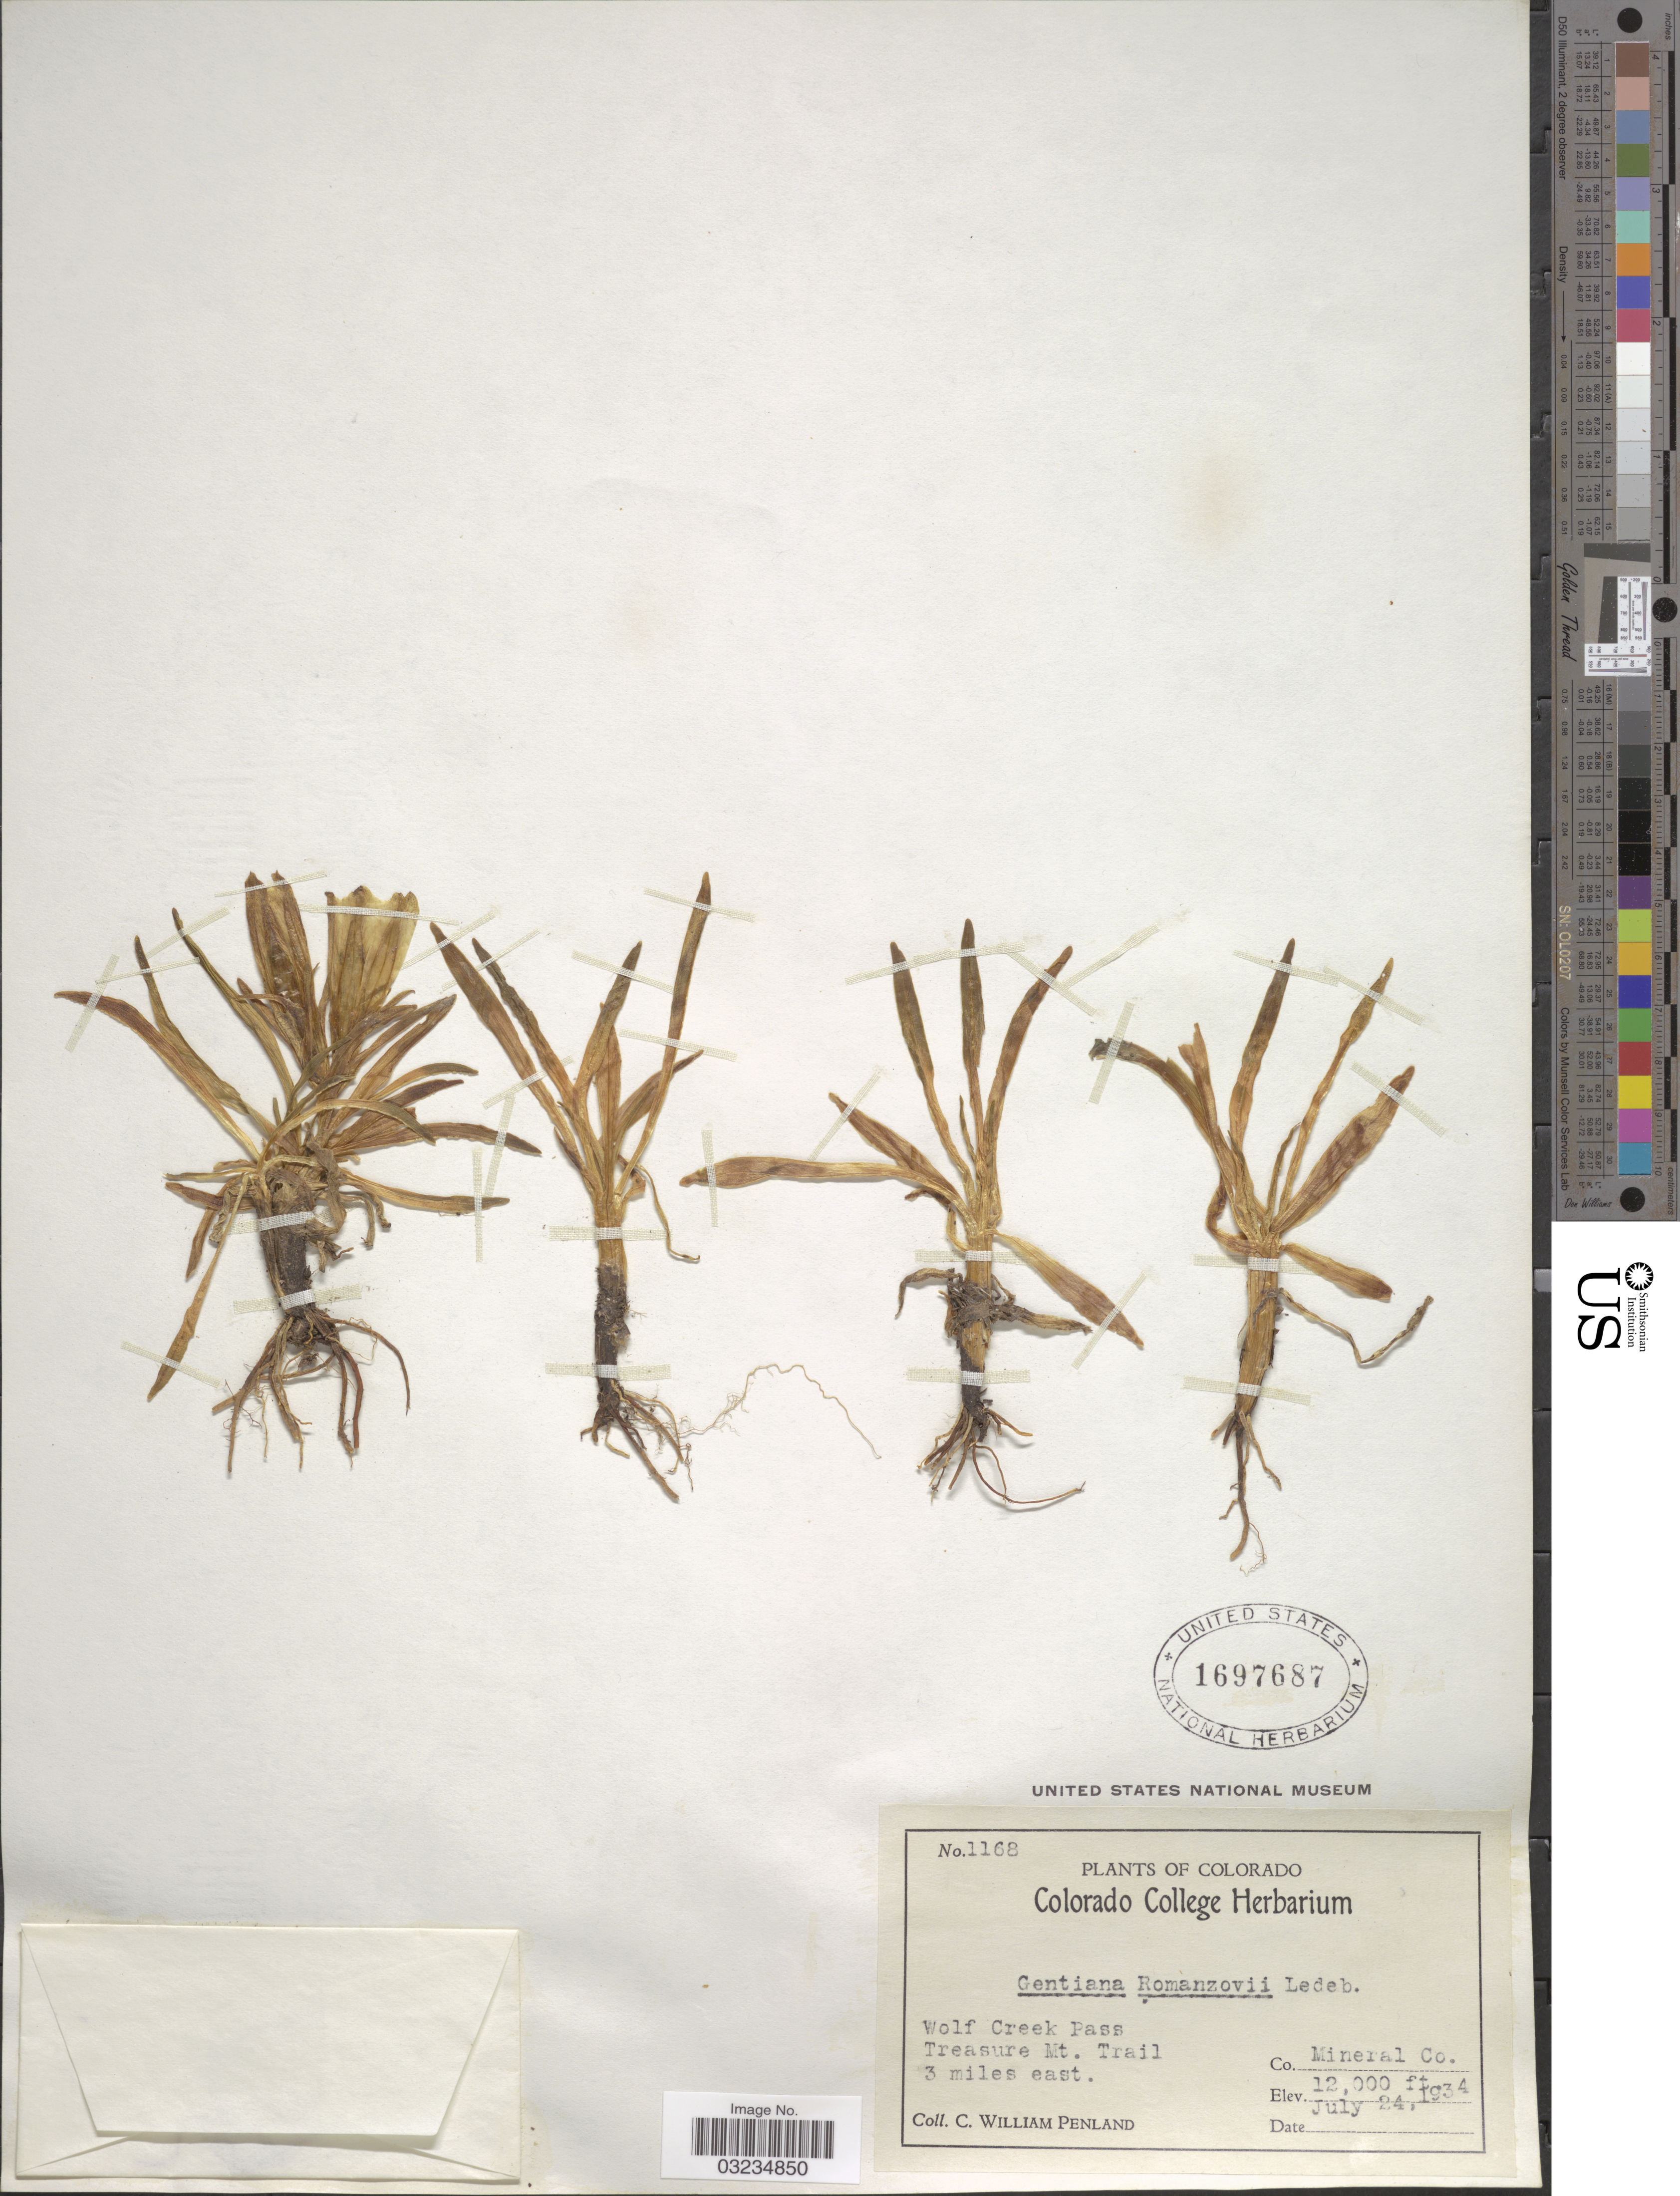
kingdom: Plantae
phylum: Tracheophyta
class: Magnoliopsida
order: Gentianales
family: Gentianaceae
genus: Gentiana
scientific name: Gentiana romanzovii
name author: Ledeb. ex Bunge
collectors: C. W. Penland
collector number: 1168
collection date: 1934-07-24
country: United States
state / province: Colorado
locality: Wolf Creek Pass. Treasure Mt. Trail. 3 miles east. Co. Mineral Co.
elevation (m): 3658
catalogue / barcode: US 1697687